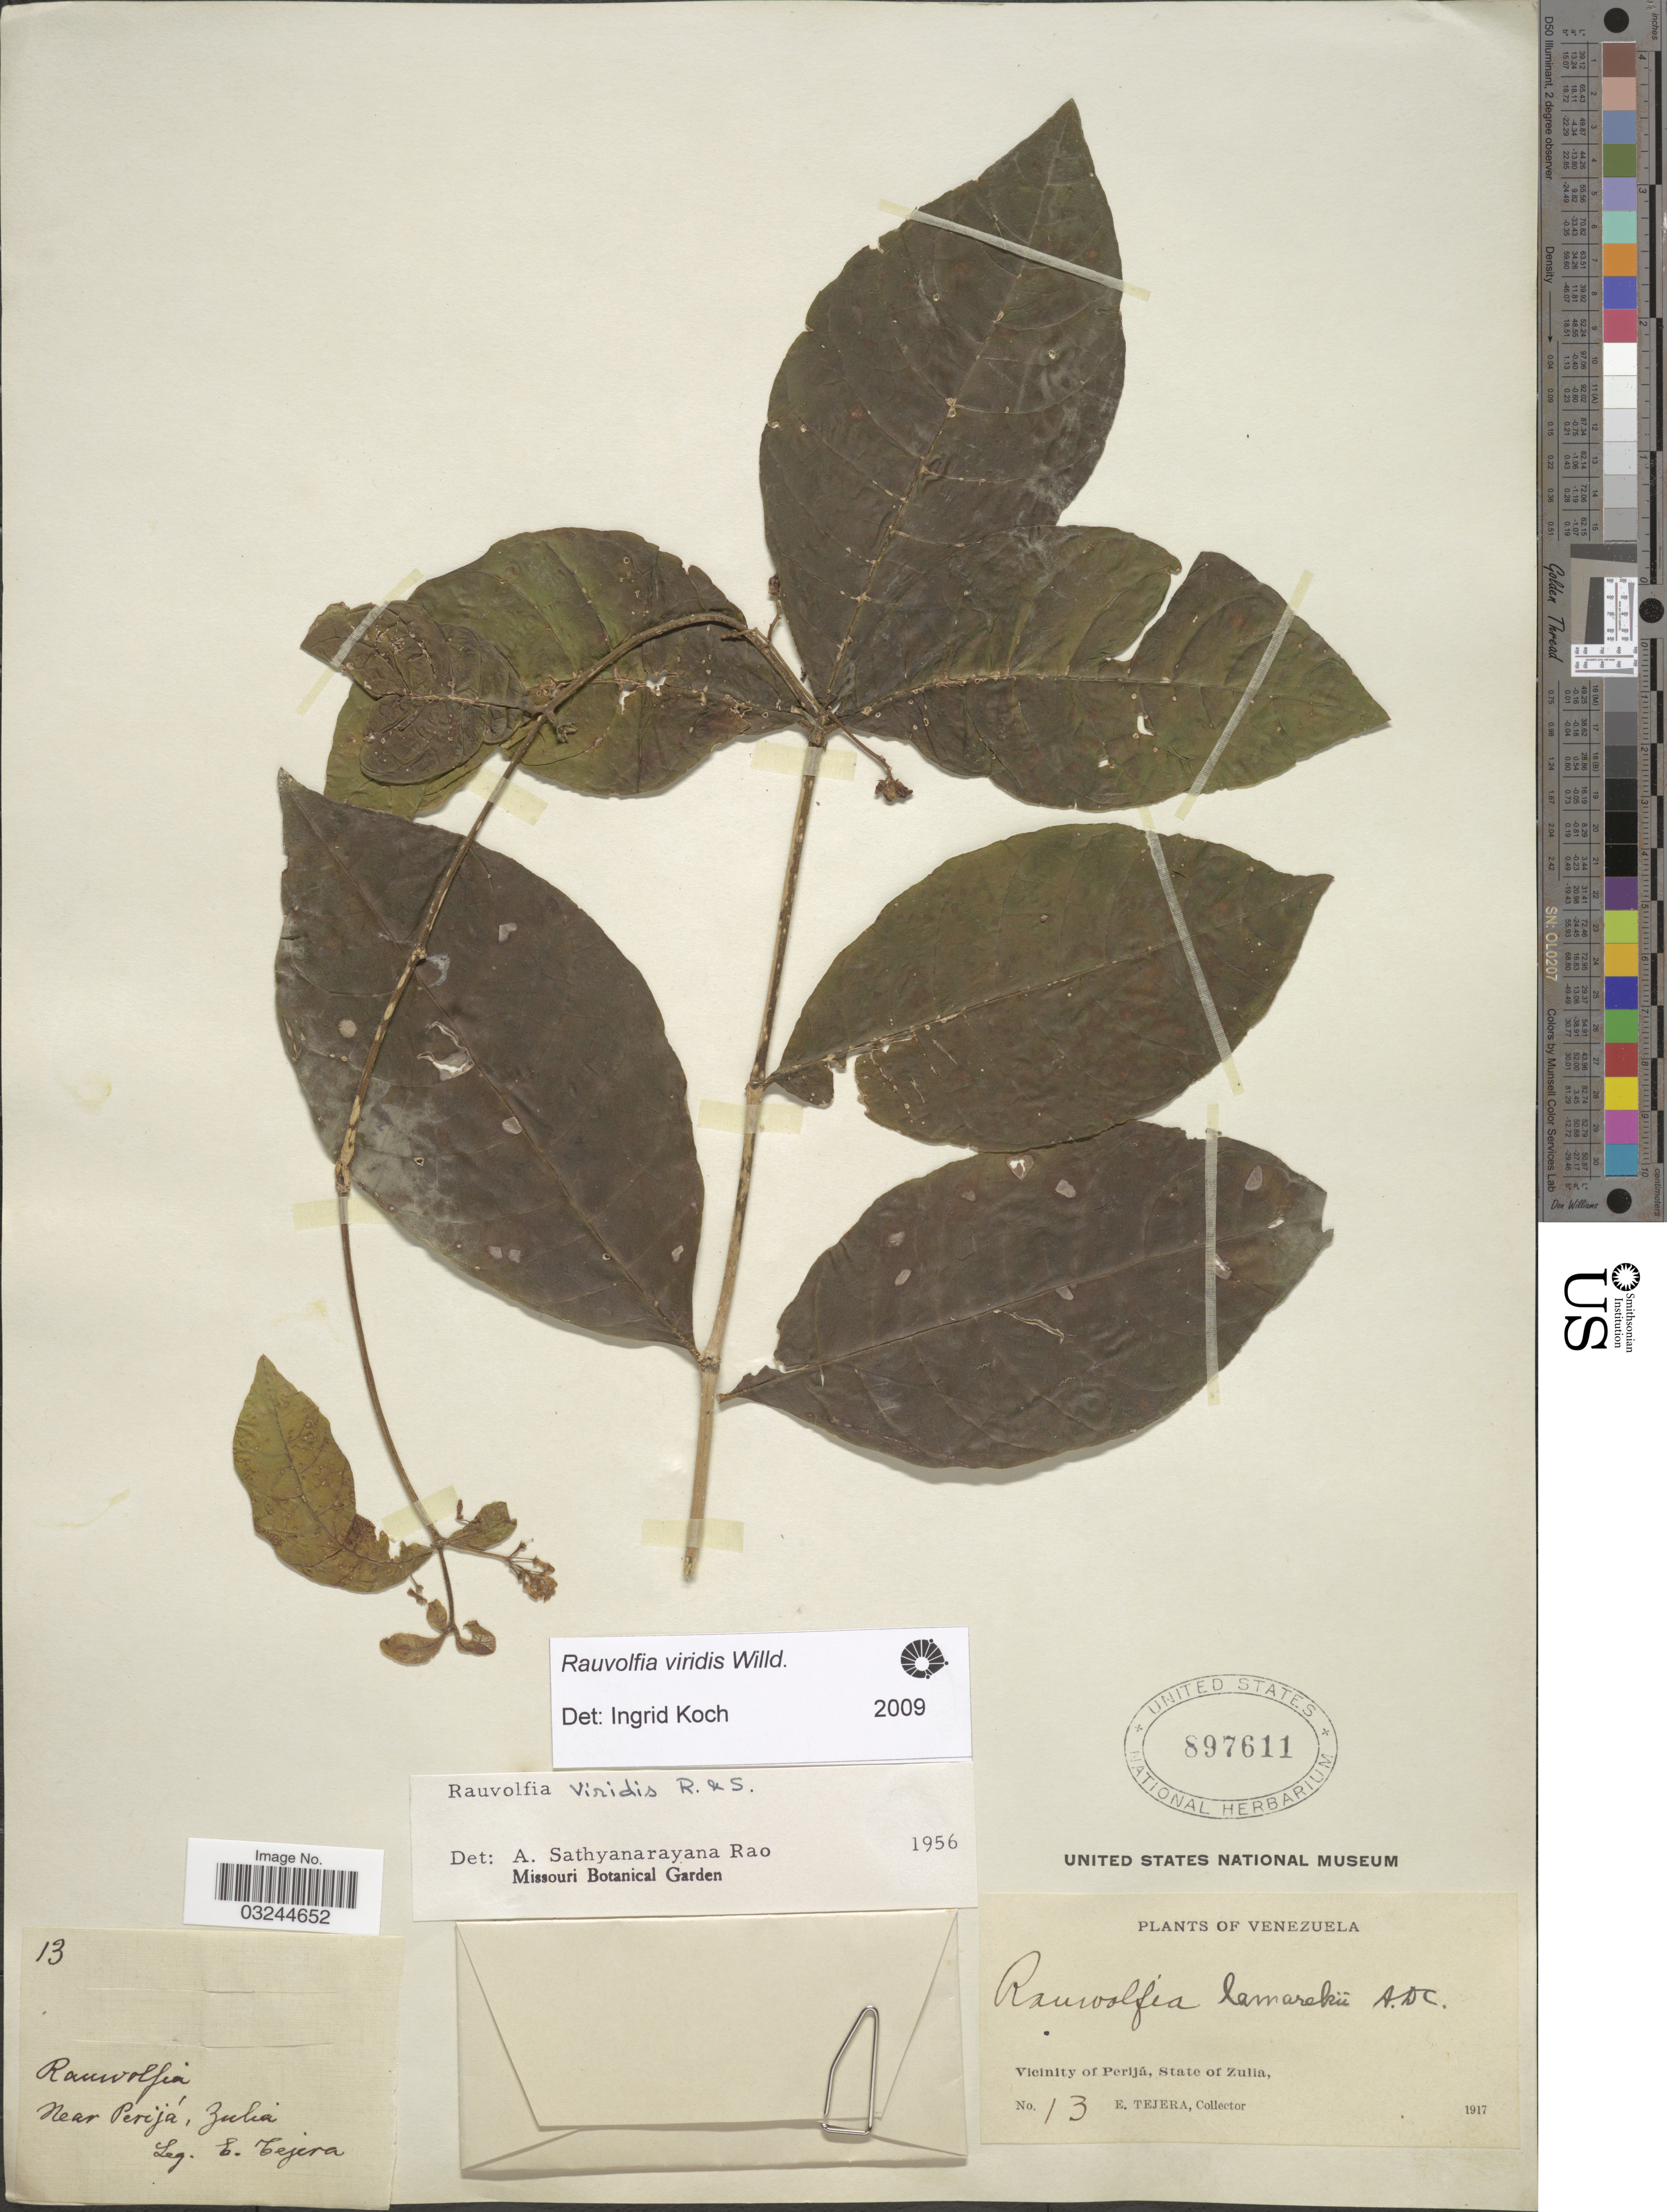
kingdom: Plantae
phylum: Tracheophyta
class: Magnoliopsida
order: Gentianales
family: Apocynaceae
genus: Rauvolfia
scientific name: Rauvolfia viridis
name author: Willd. ex Roem. & Schult.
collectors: E. Tejera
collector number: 13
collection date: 1917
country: Venezuela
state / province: Zulia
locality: Vicinity of Perijá.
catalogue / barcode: US 897611